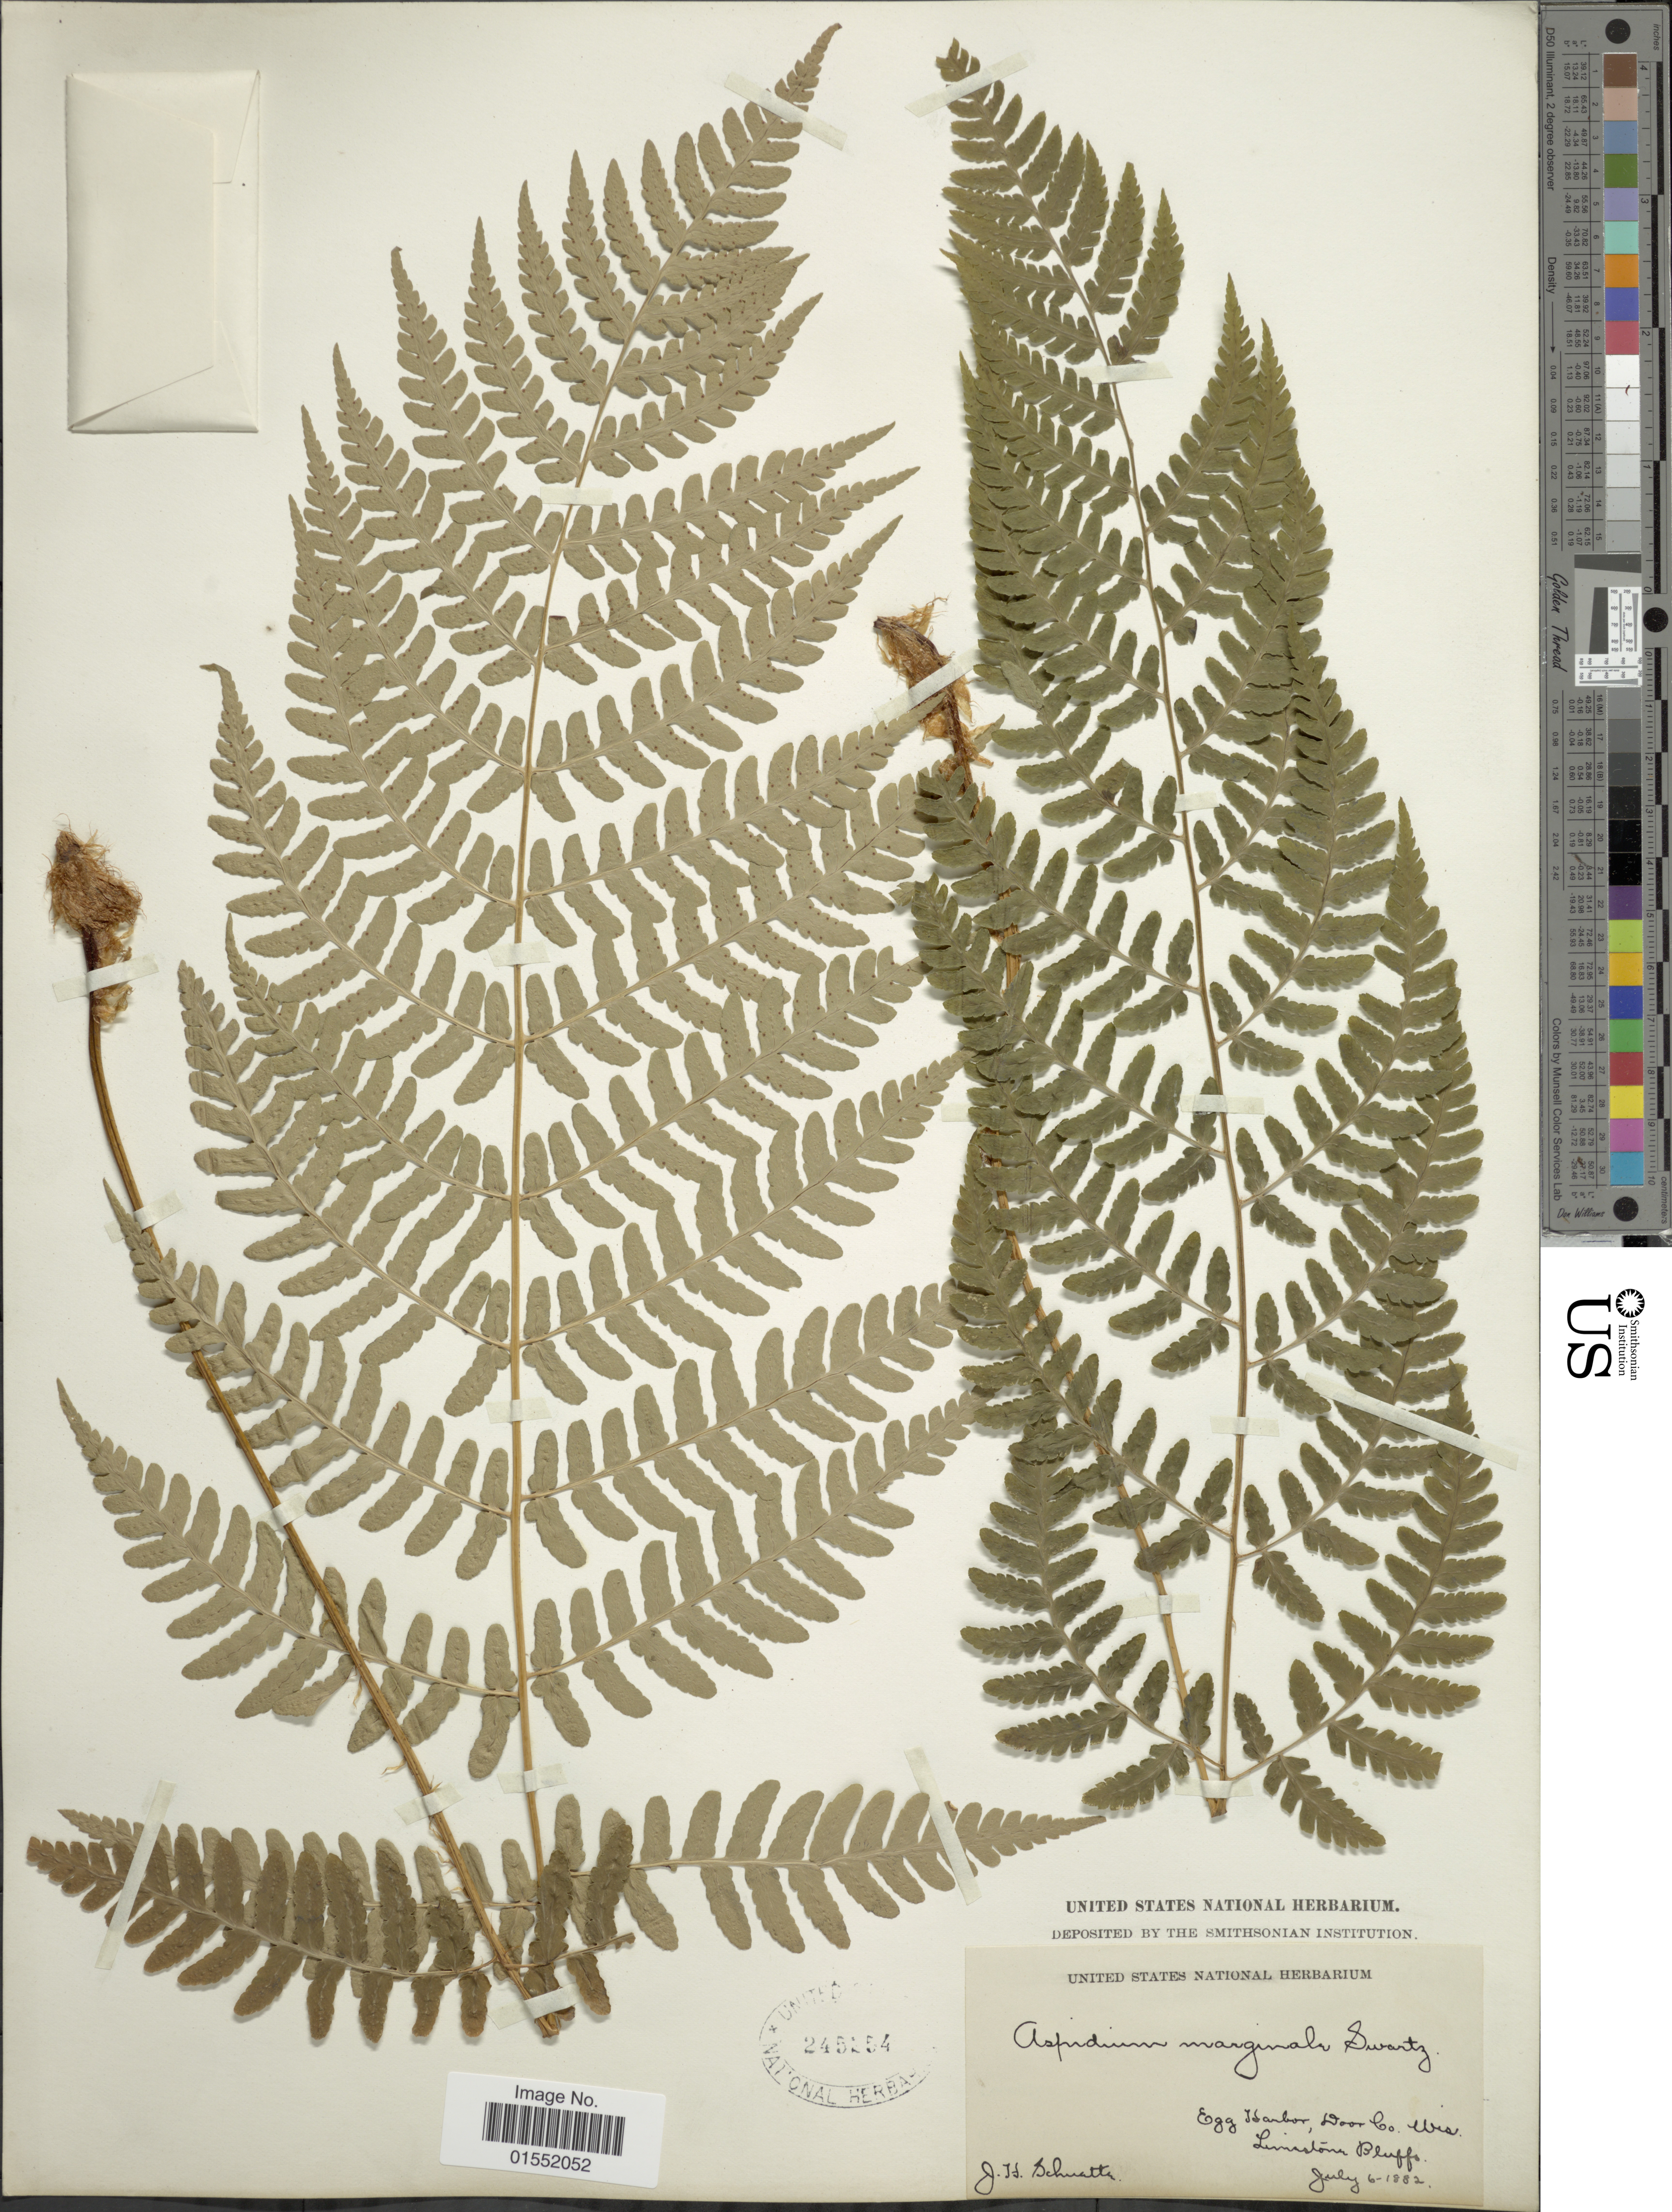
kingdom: Plantae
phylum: Tracheophyta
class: Polypodiopsida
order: Polypodiales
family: Dryopteridaceae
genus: Dryopteris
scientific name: Dryopteris marginalis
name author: (L.) A. Gray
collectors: J. Schuette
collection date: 1882-07-06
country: United States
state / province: Wisconsin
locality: Egg Harbor, Door Co, Limestone Bluffs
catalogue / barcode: US 245254